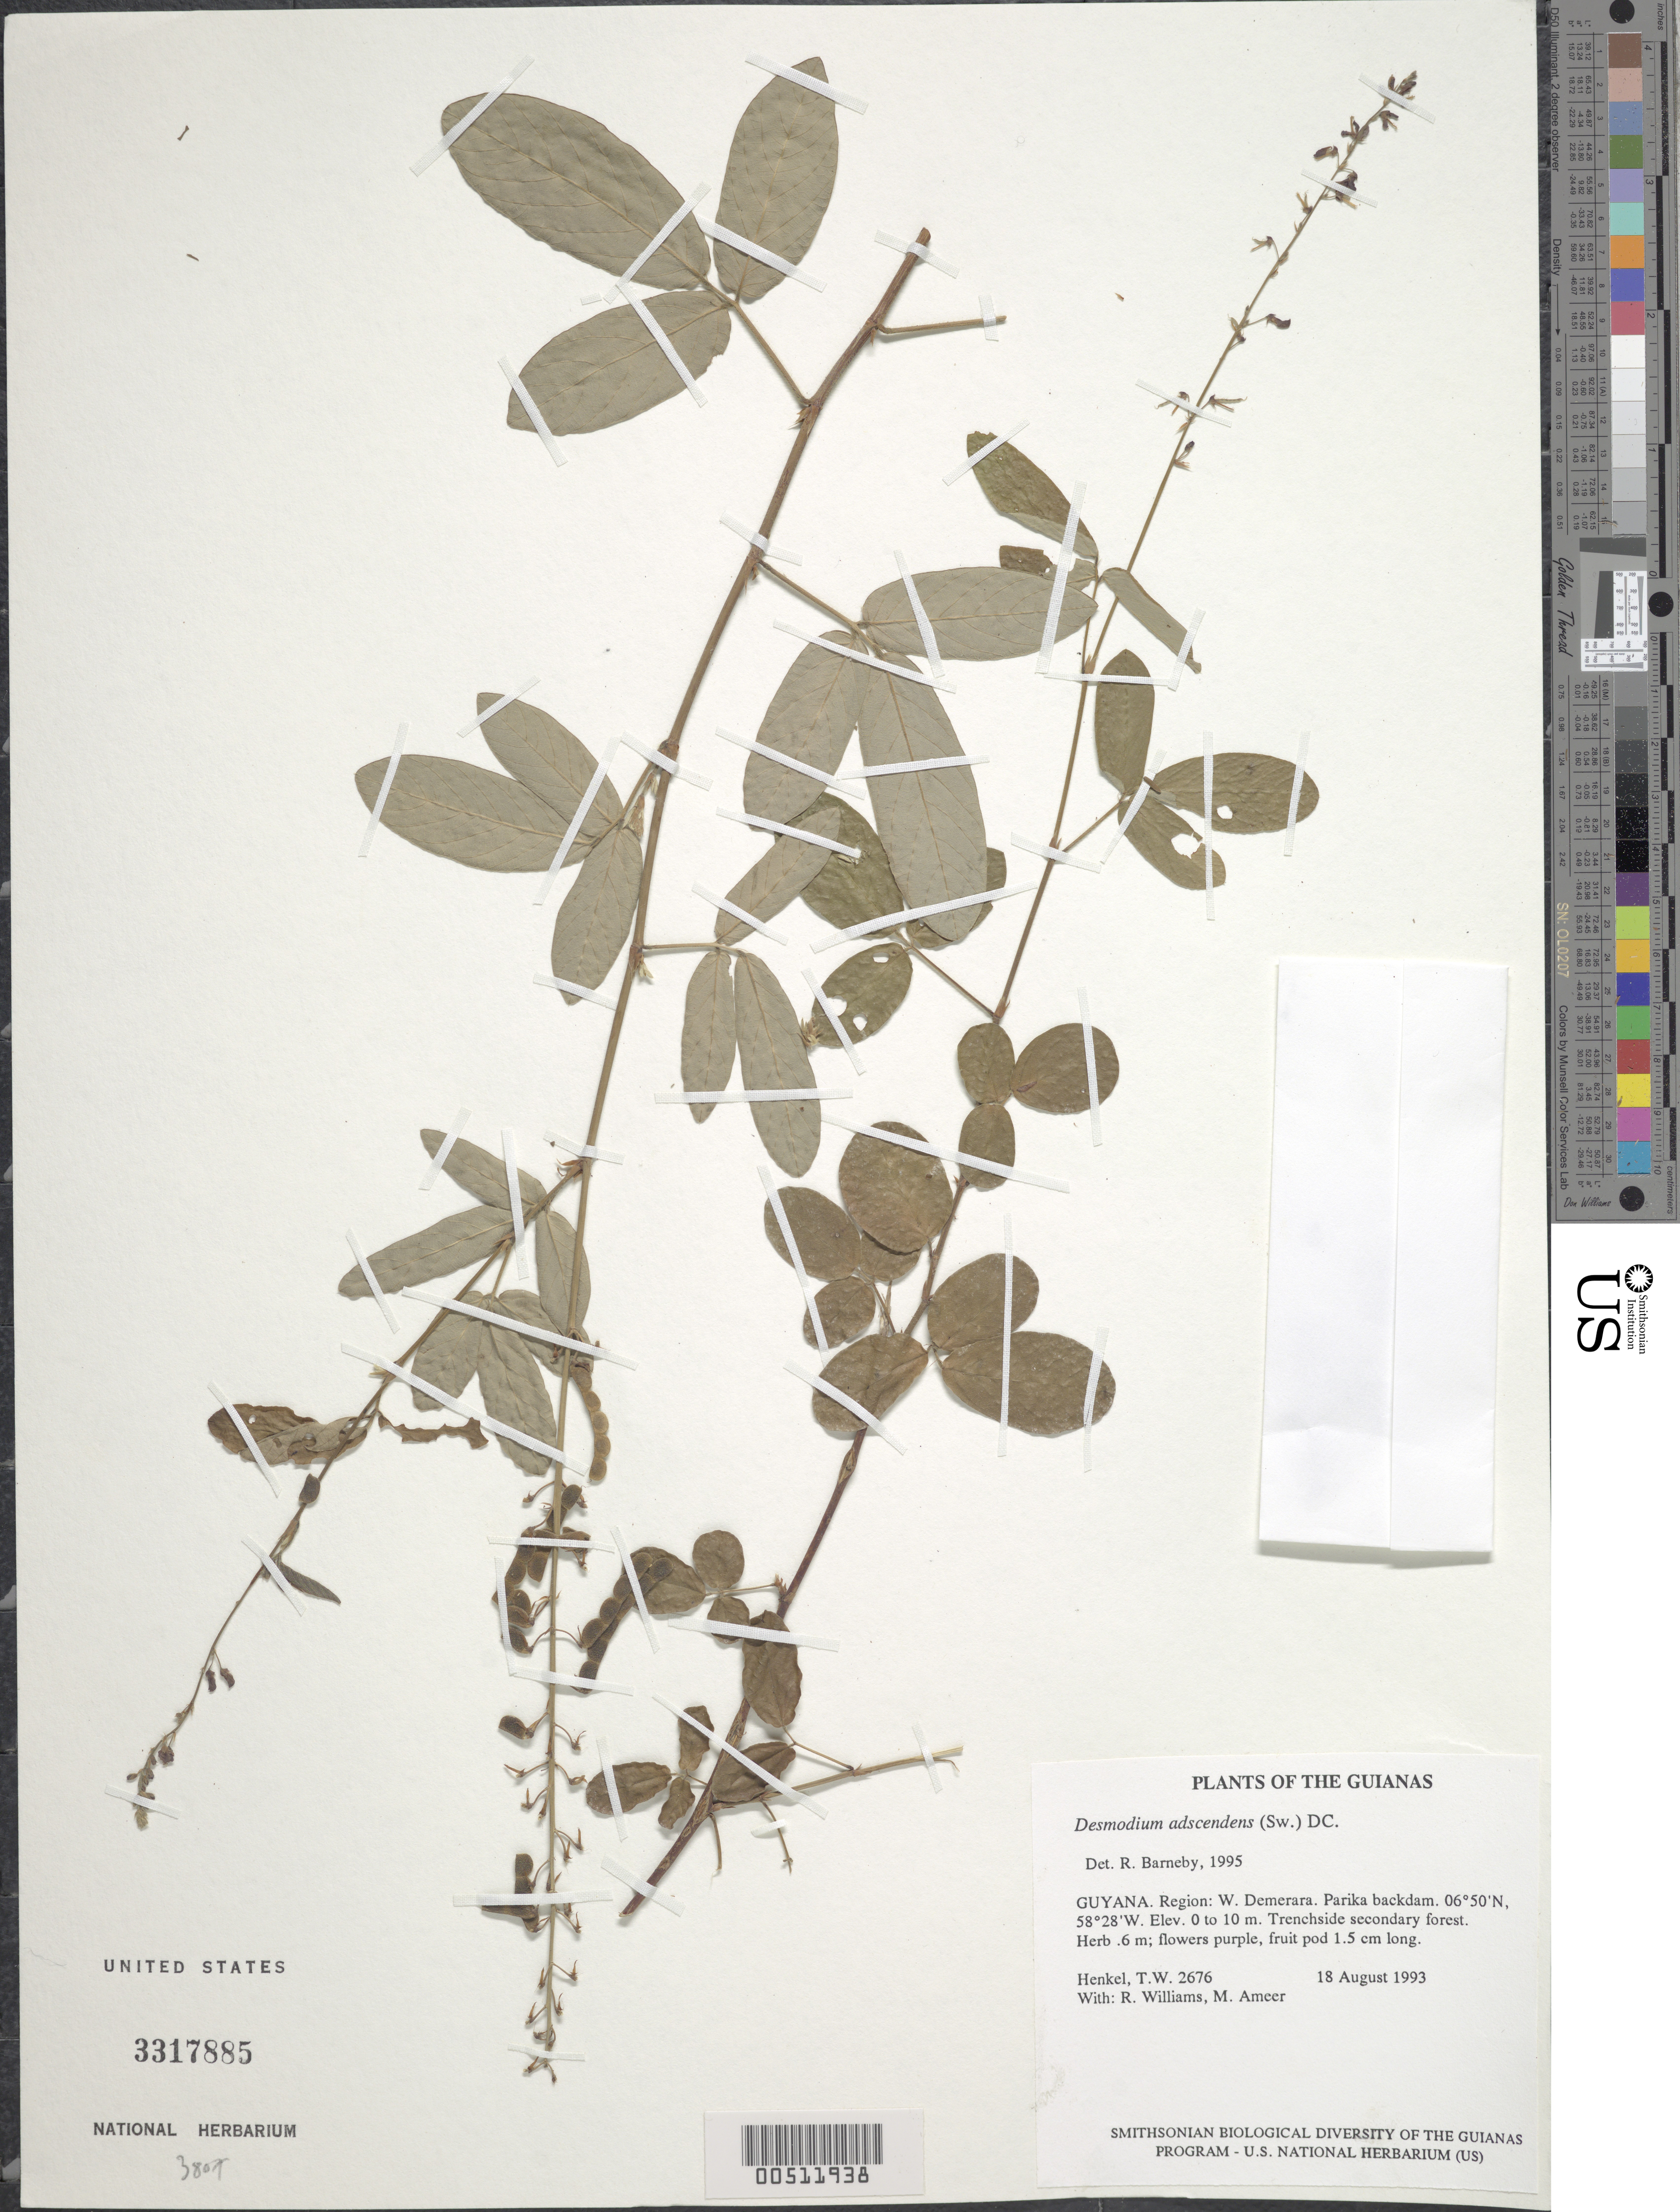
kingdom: Plantae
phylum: Tracheophyta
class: Magnoliopsida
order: Fabales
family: Fabaceae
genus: Grona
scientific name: Grona adscendens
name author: (Sw.) H. Ohashi & K. Ohashi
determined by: Strong, Mark T., (BOT), Smithsonian Institution - National Museum of Natural History (UNITED STATES)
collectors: T. Henkel, R. Williams & M. Ameer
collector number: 2676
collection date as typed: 18 August 1993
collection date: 1993-08-18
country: Guyana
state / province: Essequibo Isl-W. Demerara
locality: Parika backdam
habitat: Trenchside secondary forest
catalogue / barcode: US 3317885